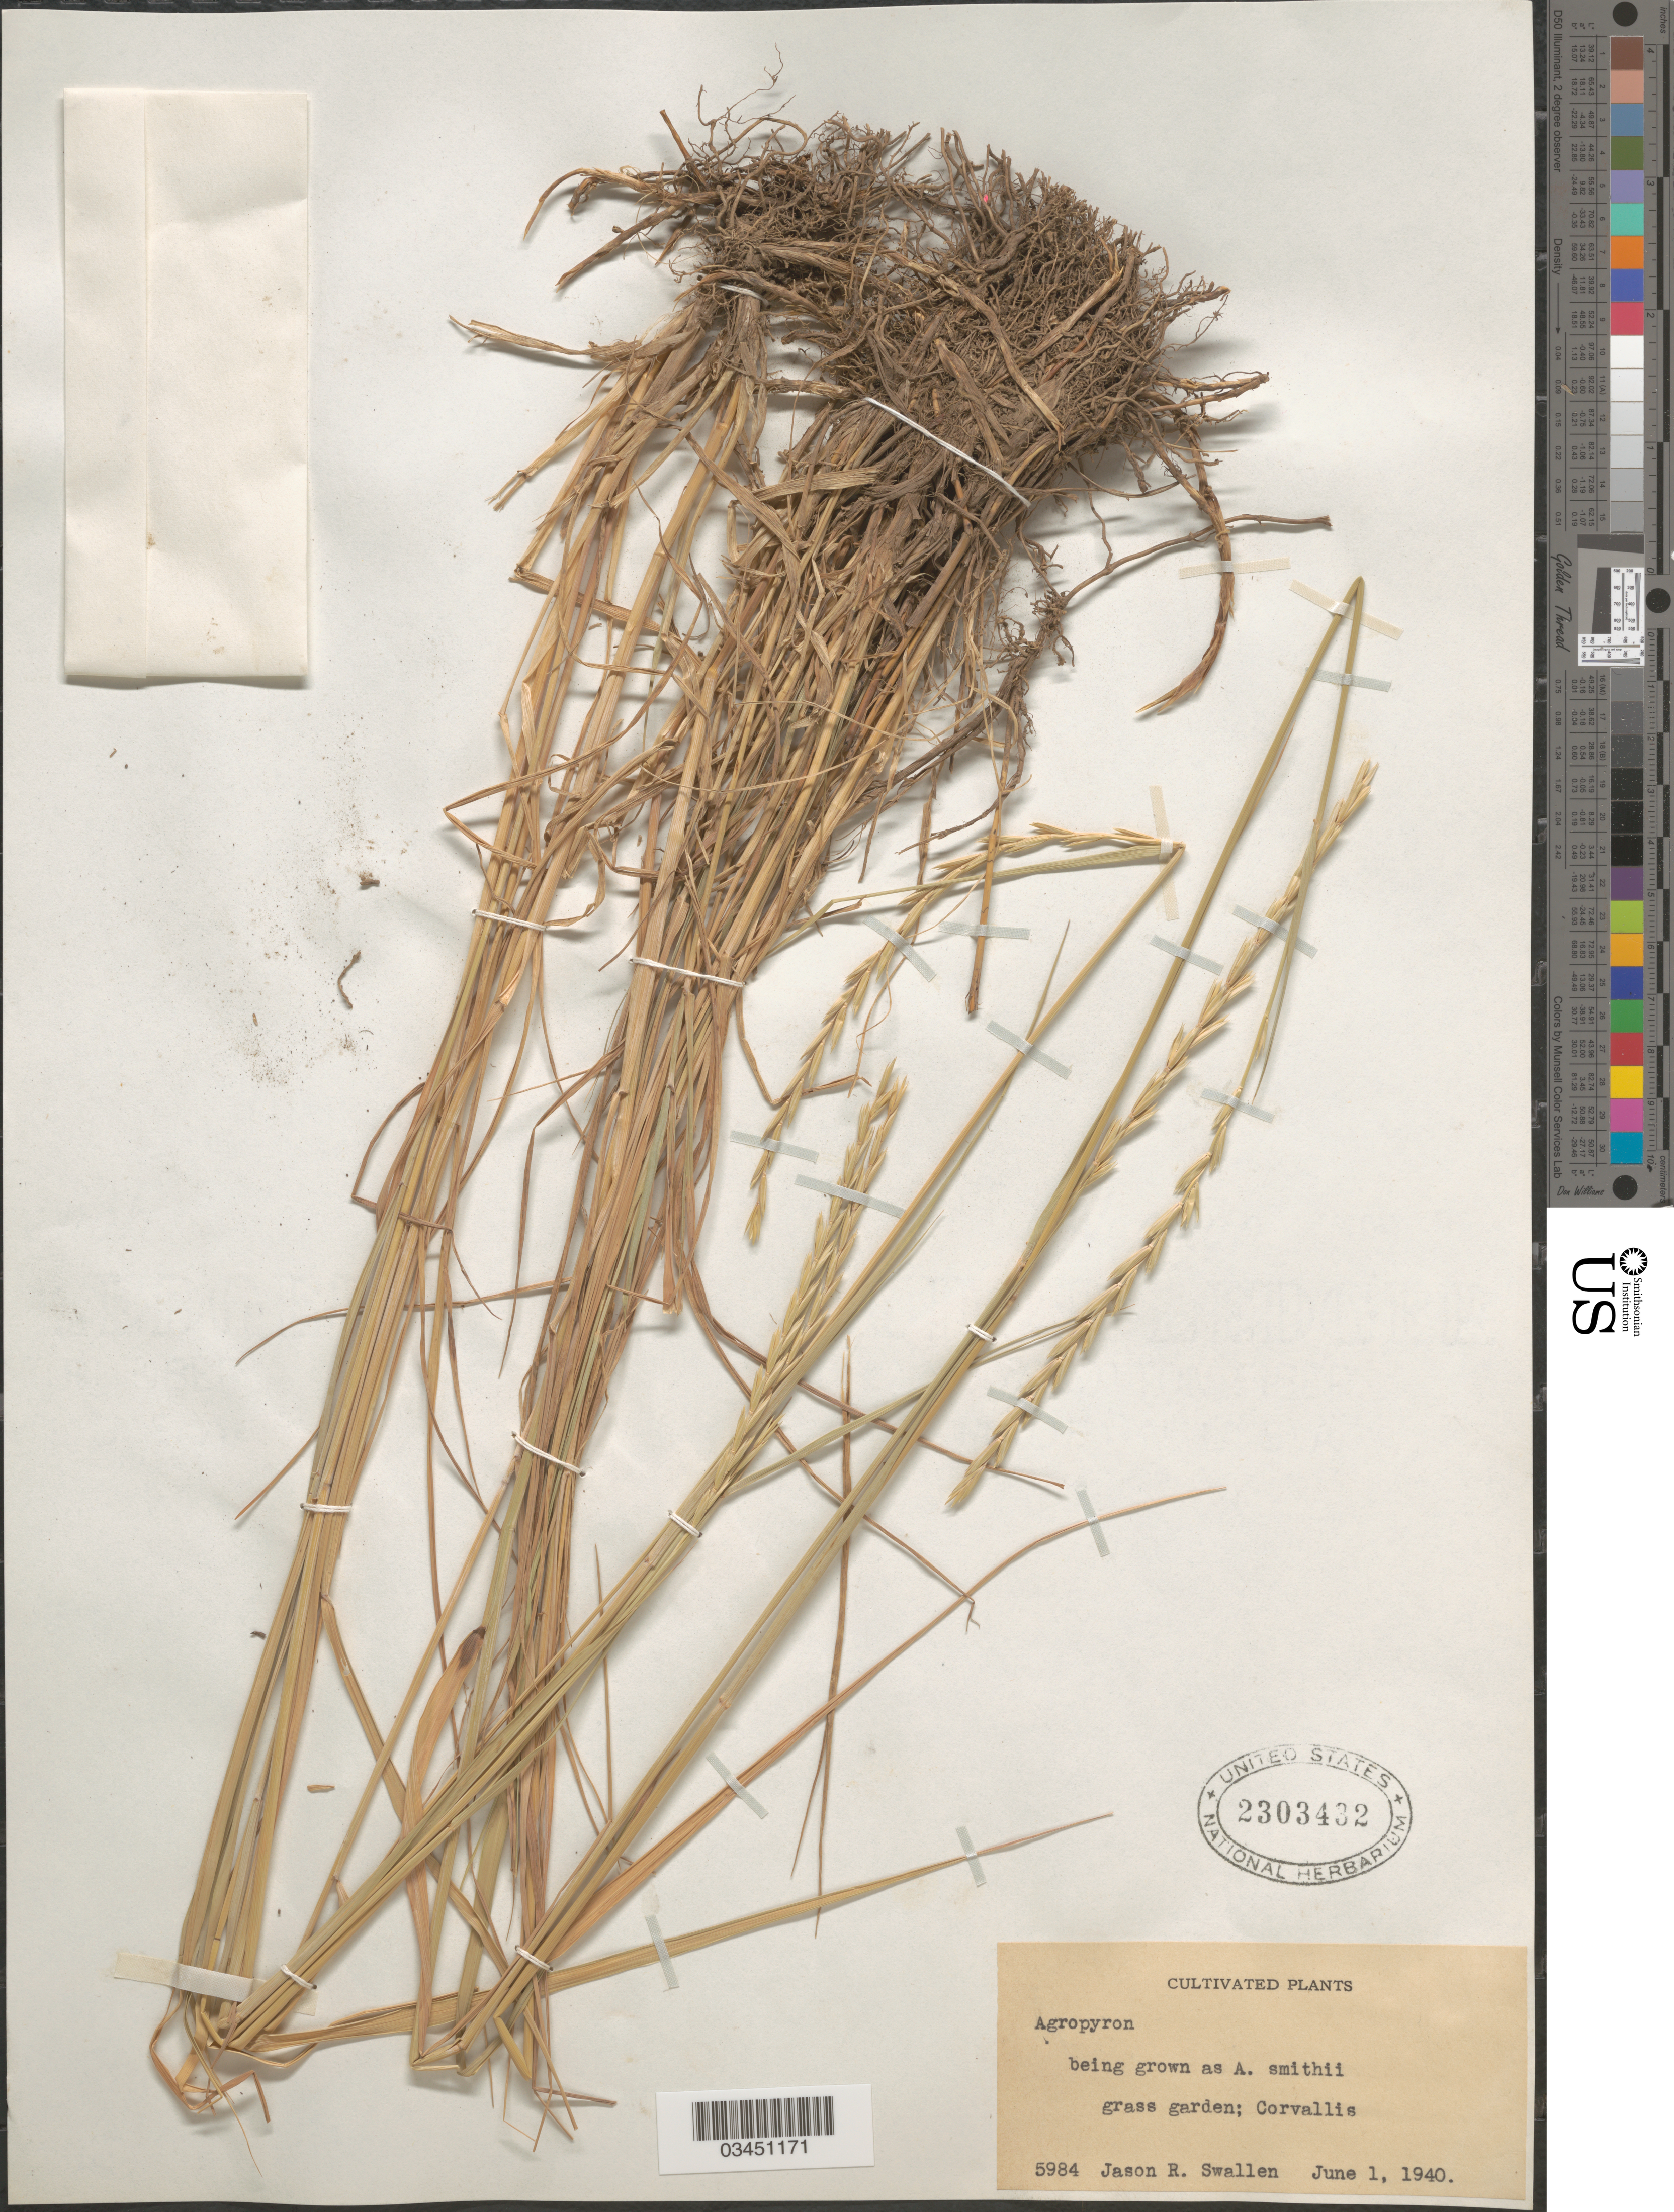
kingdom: Plantae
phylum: Tracheophyta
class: Liliopsida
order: Poales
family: Poaceae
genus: Elymus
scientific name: Elymus sp.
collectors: J. R. Swallen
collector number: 5984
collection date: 1940-06-01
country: United States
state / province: Oregon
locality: Grass garden: Corvallis.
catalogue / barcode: US 2303432